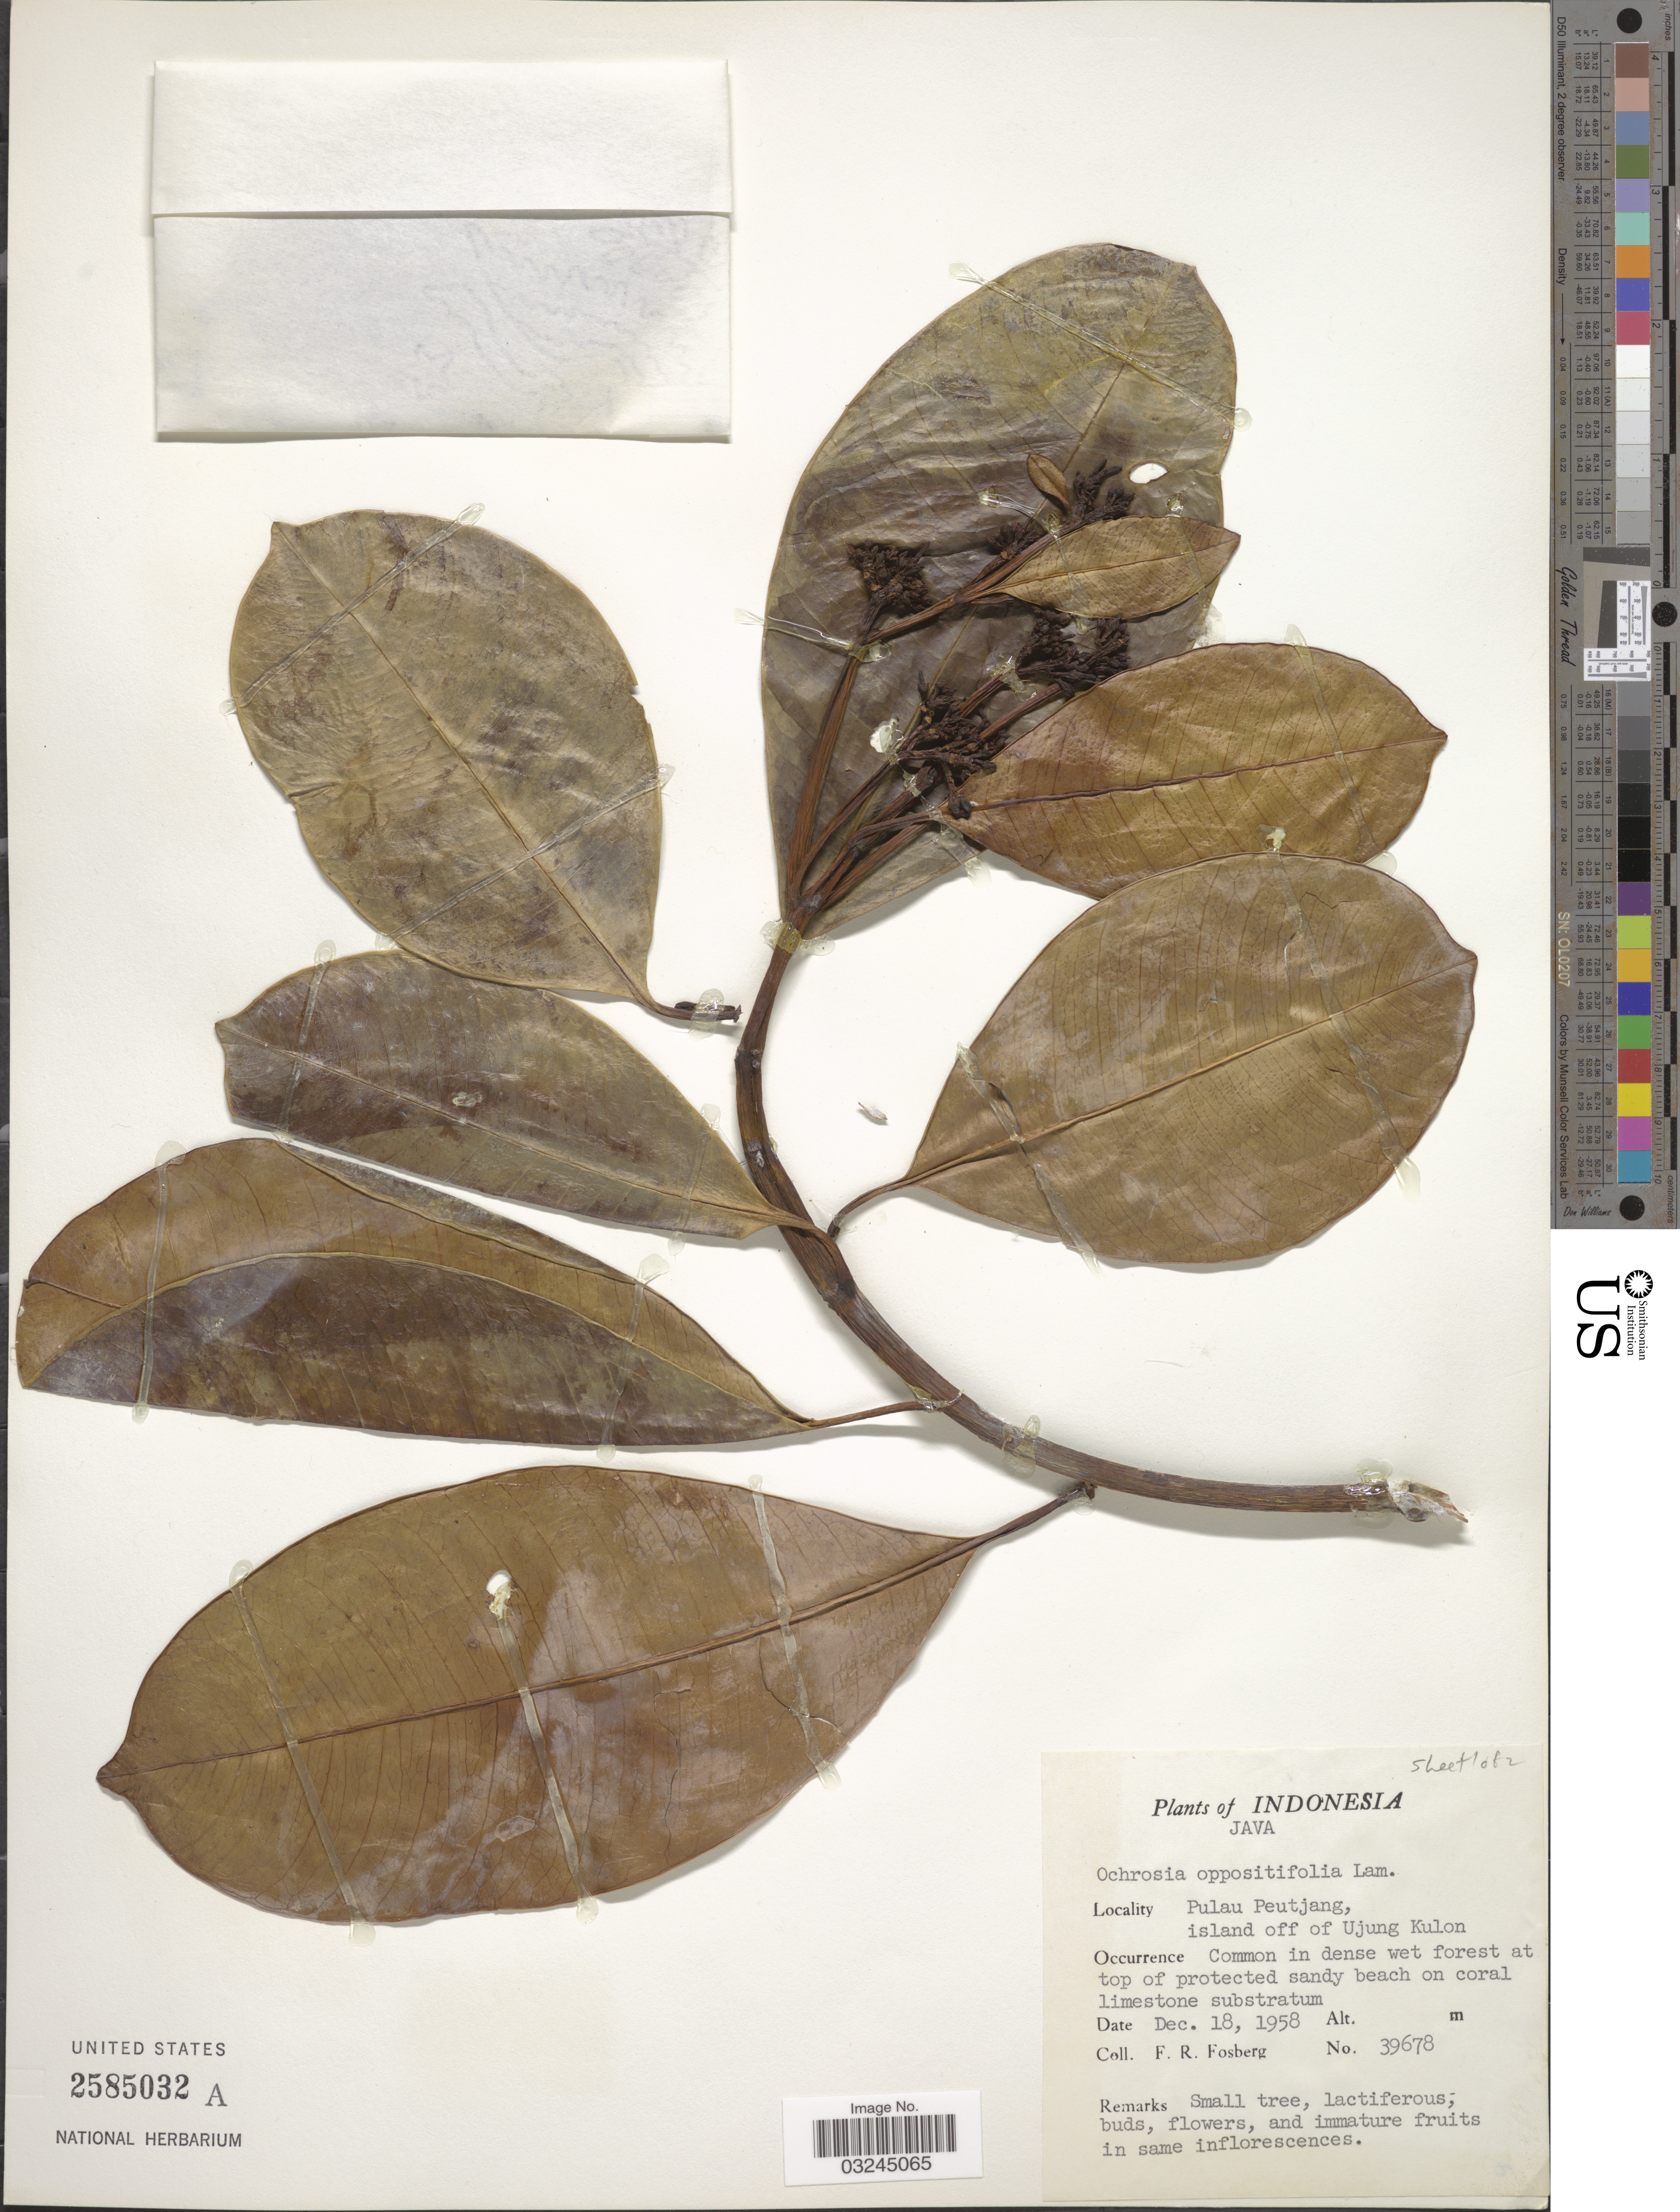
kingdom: Plantae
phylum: Tracheophyta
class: Magnoliopsida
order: Gentianales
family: Apocynaceae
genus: Ochrosia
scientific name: Ochrosia oppositifolia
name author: (Lam.) K. Schum.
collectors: F. R. Fosberg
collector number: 39678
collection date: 1958-12-18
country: Indonesia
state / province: Java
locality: Pulau Peutjang, island off of Ujung Kulon.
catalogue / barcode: US 2585032A